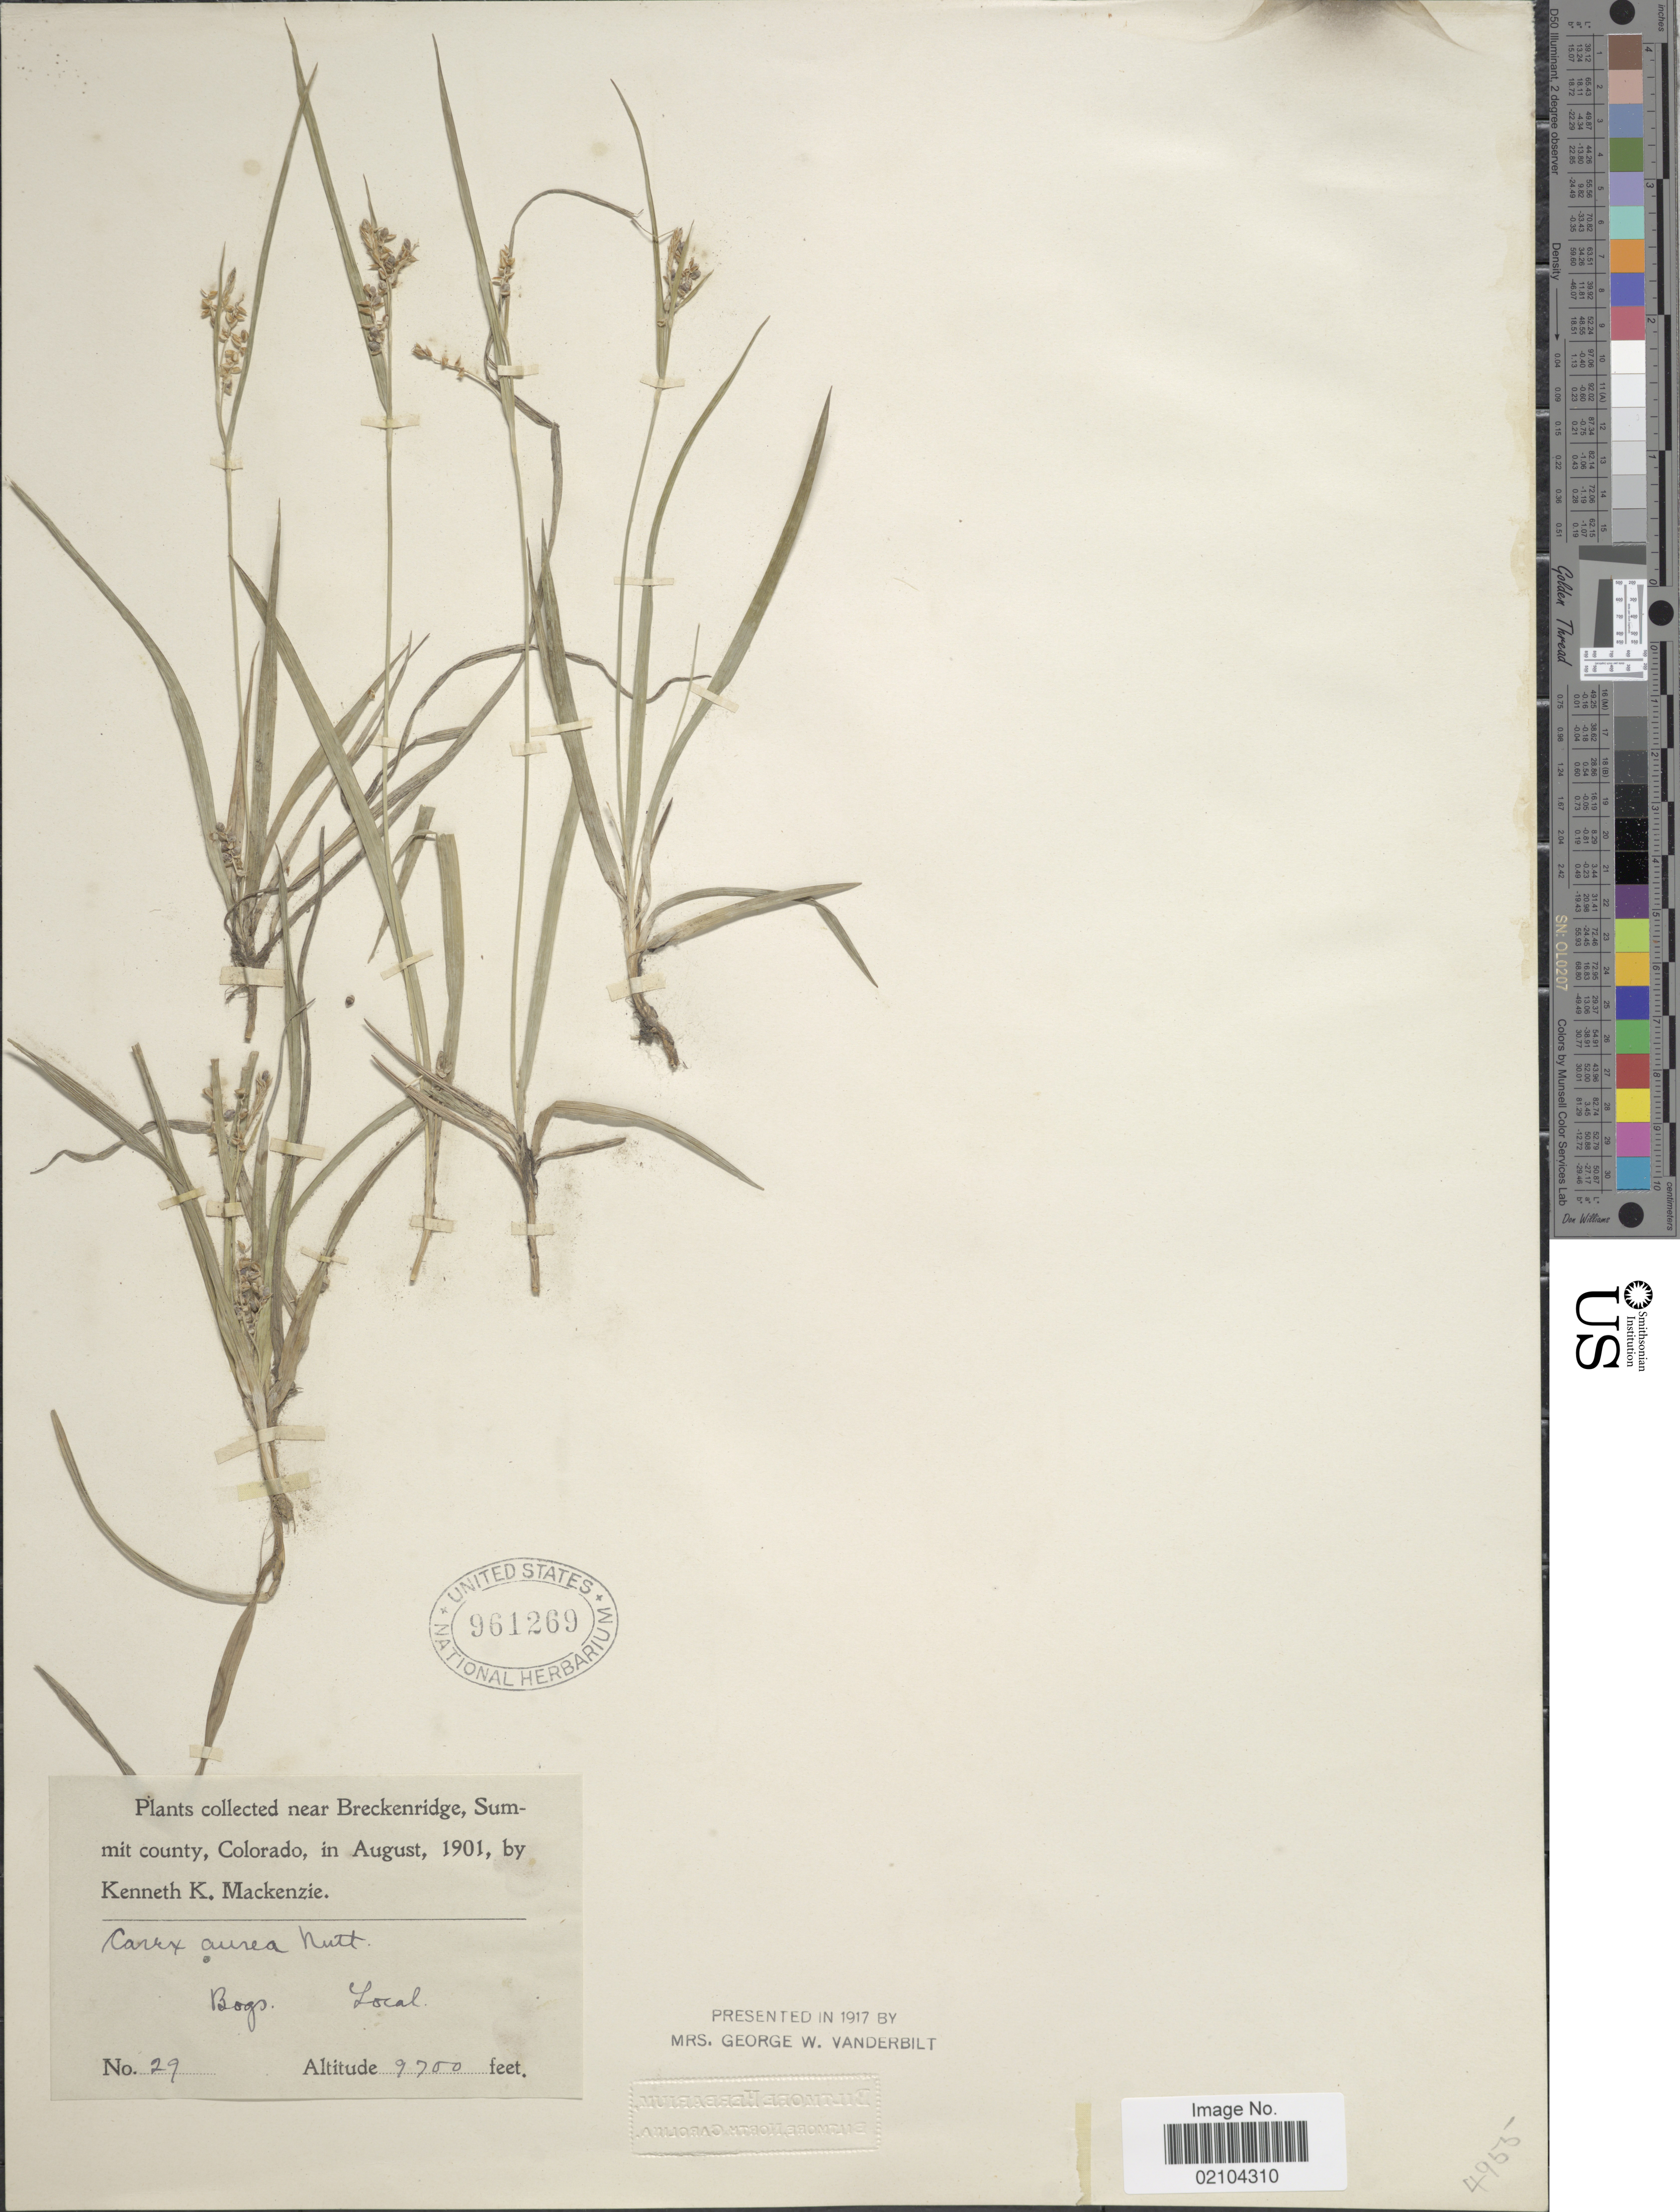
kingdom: Plantae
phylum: Tracheophyta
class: Liliopsida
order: Poales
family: Cyperaceae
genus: Carex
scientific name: Carex aurea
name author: Nutt.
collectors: K. K. Mackenzie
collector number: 29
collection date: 1901-08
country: United States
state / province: Colorado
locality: Breckenridge, Summit county, Colorado. Bogs, Local.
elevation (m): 2957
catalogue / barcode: US 961269